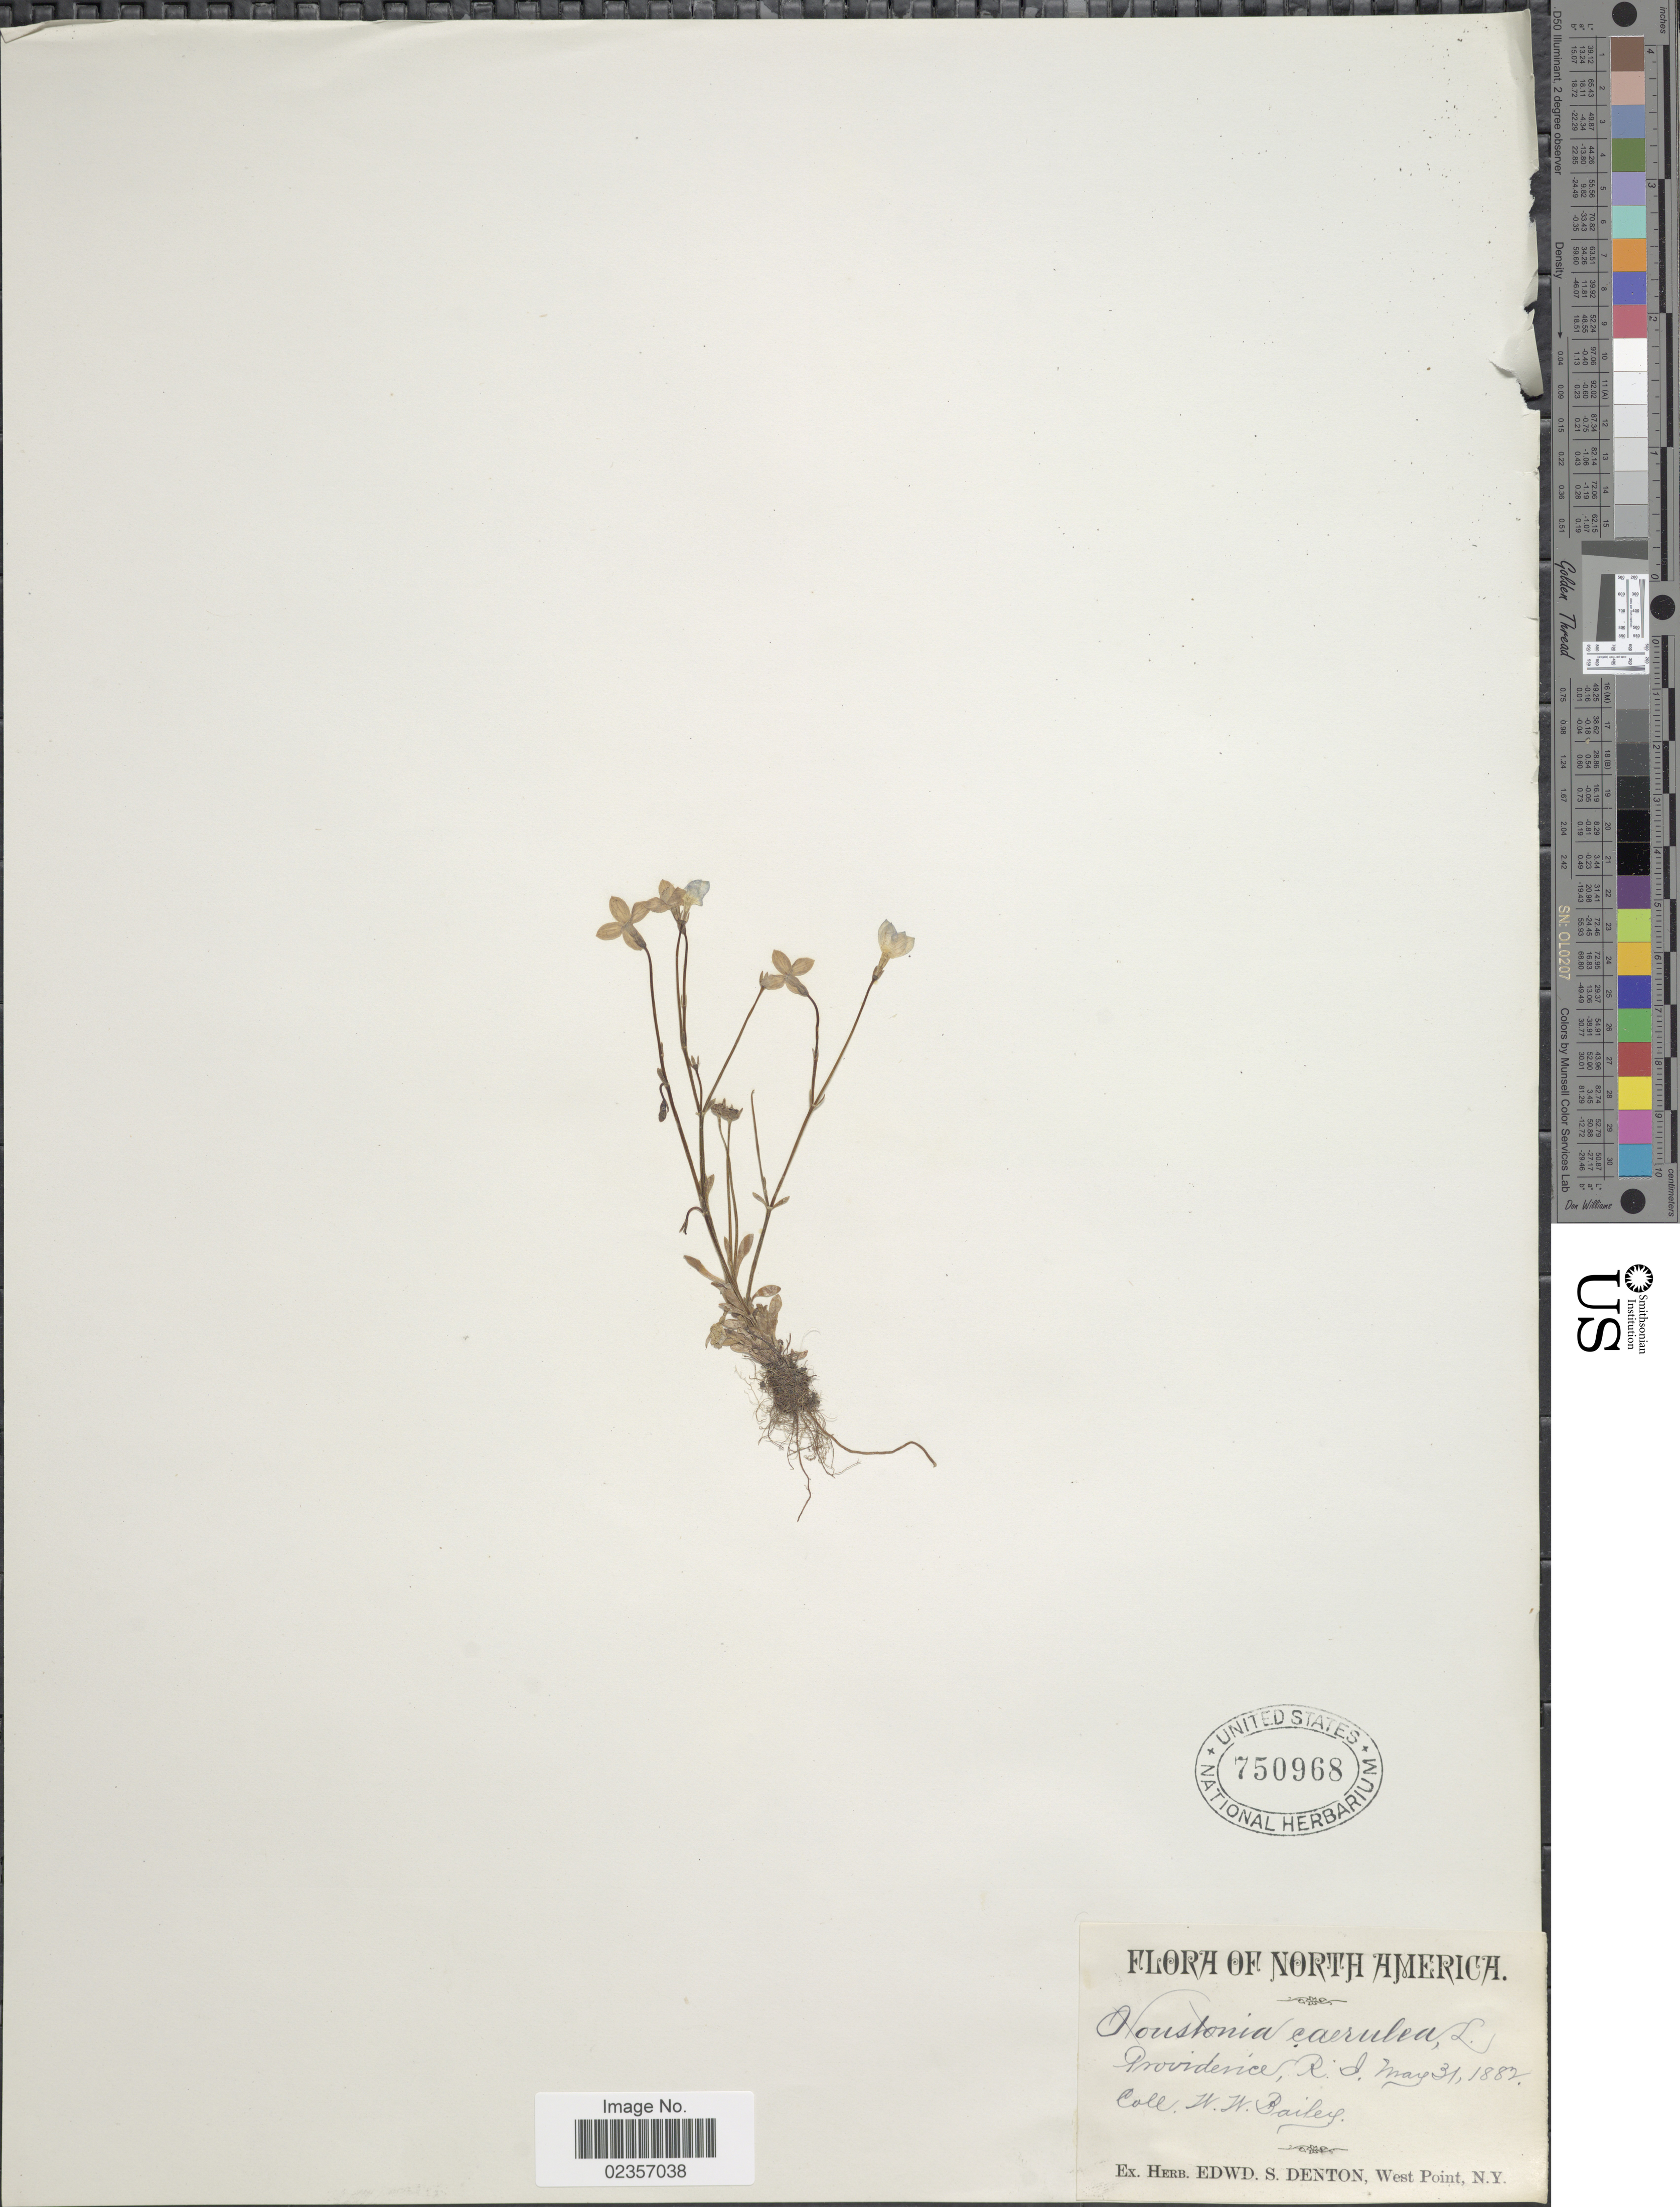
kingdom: Plantae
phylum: Tracheophyta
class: Magnoliopsida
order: Gentianales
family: Rubiaceae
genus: Houstonia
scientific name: Houstonia caerulea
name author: L.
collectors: W. W. Bailey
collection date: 1882-05-31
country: United States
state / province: Rhode Island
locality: Providence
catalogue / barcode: US 750968